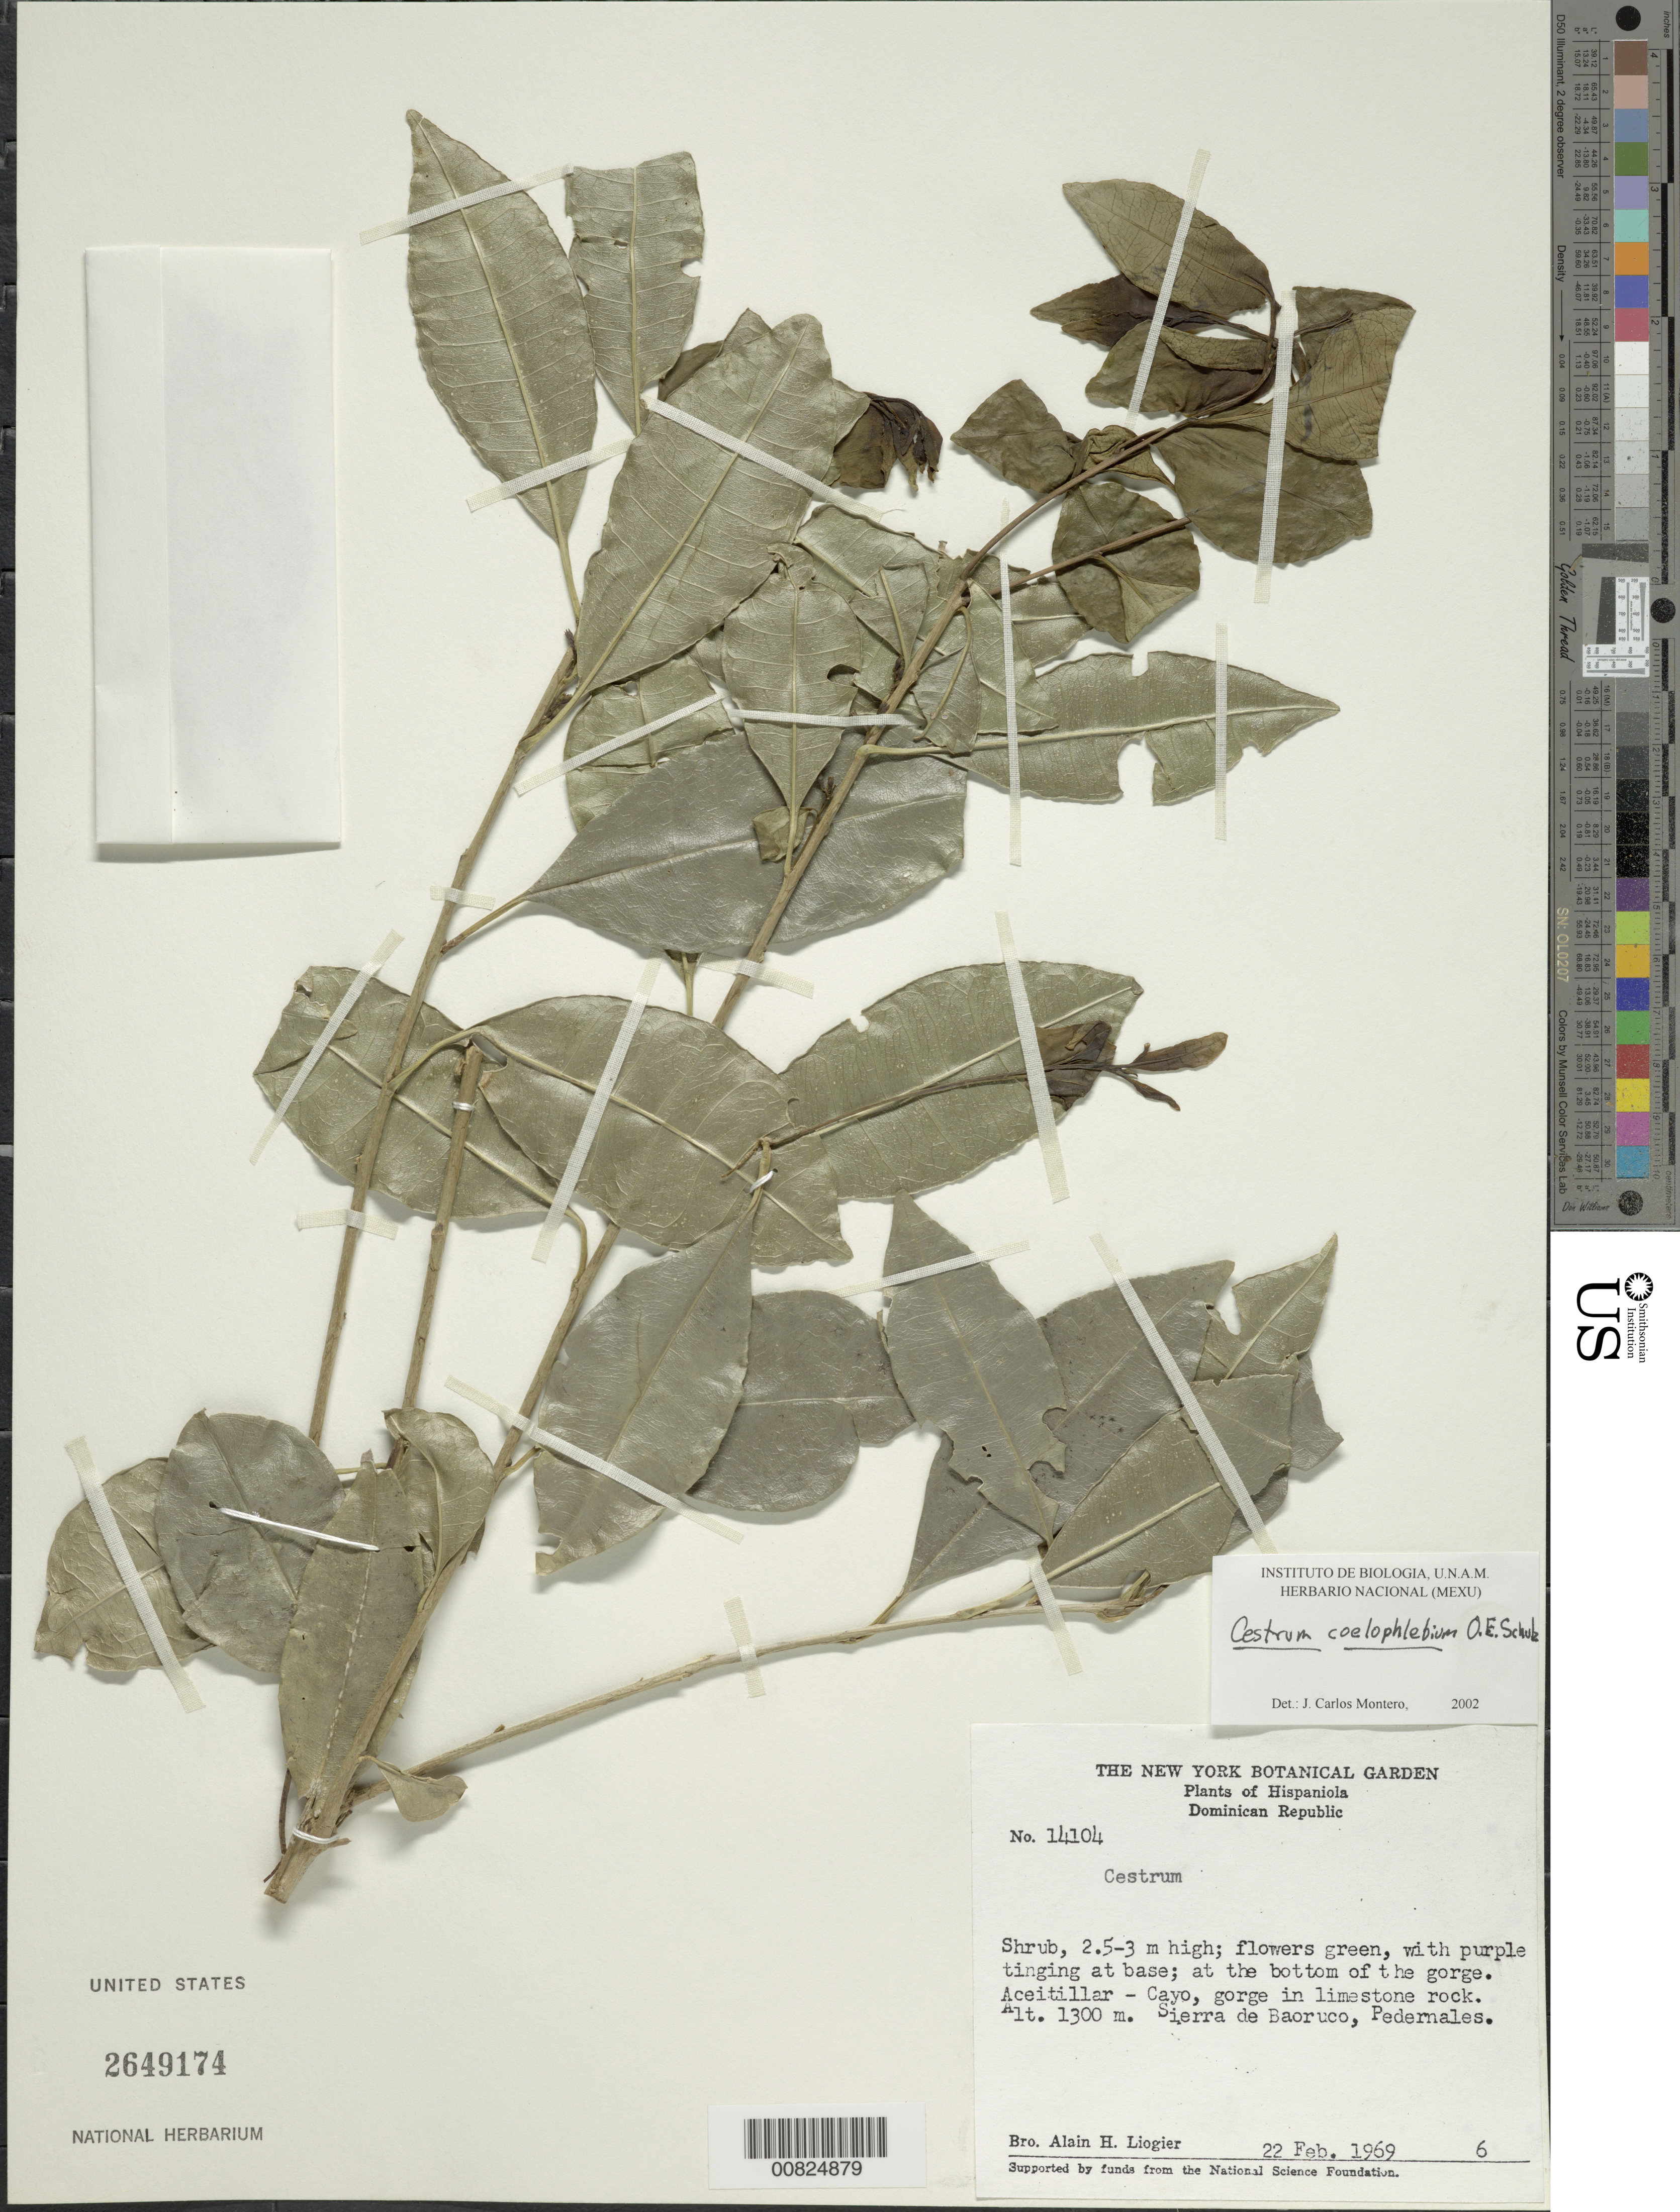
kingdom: Plantae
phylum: Tracheophyta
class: Magnoliopsida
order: Solanales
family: Solanaceae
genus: Cestrum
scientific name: Cestrum coelophlebium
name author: O.E. Schulz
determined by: Montero, J. C.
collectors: A. H. Liogier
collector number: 14104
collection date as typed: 22 Feb 1969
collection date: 1969-02-22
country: Dominican Republic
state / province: Pedernales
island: Hispaniola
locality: Aceitillar-Cayo. Sierra de Baoruco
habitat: Bottom of gorge in limestone rock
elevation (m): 1300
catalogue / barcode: US 2649174